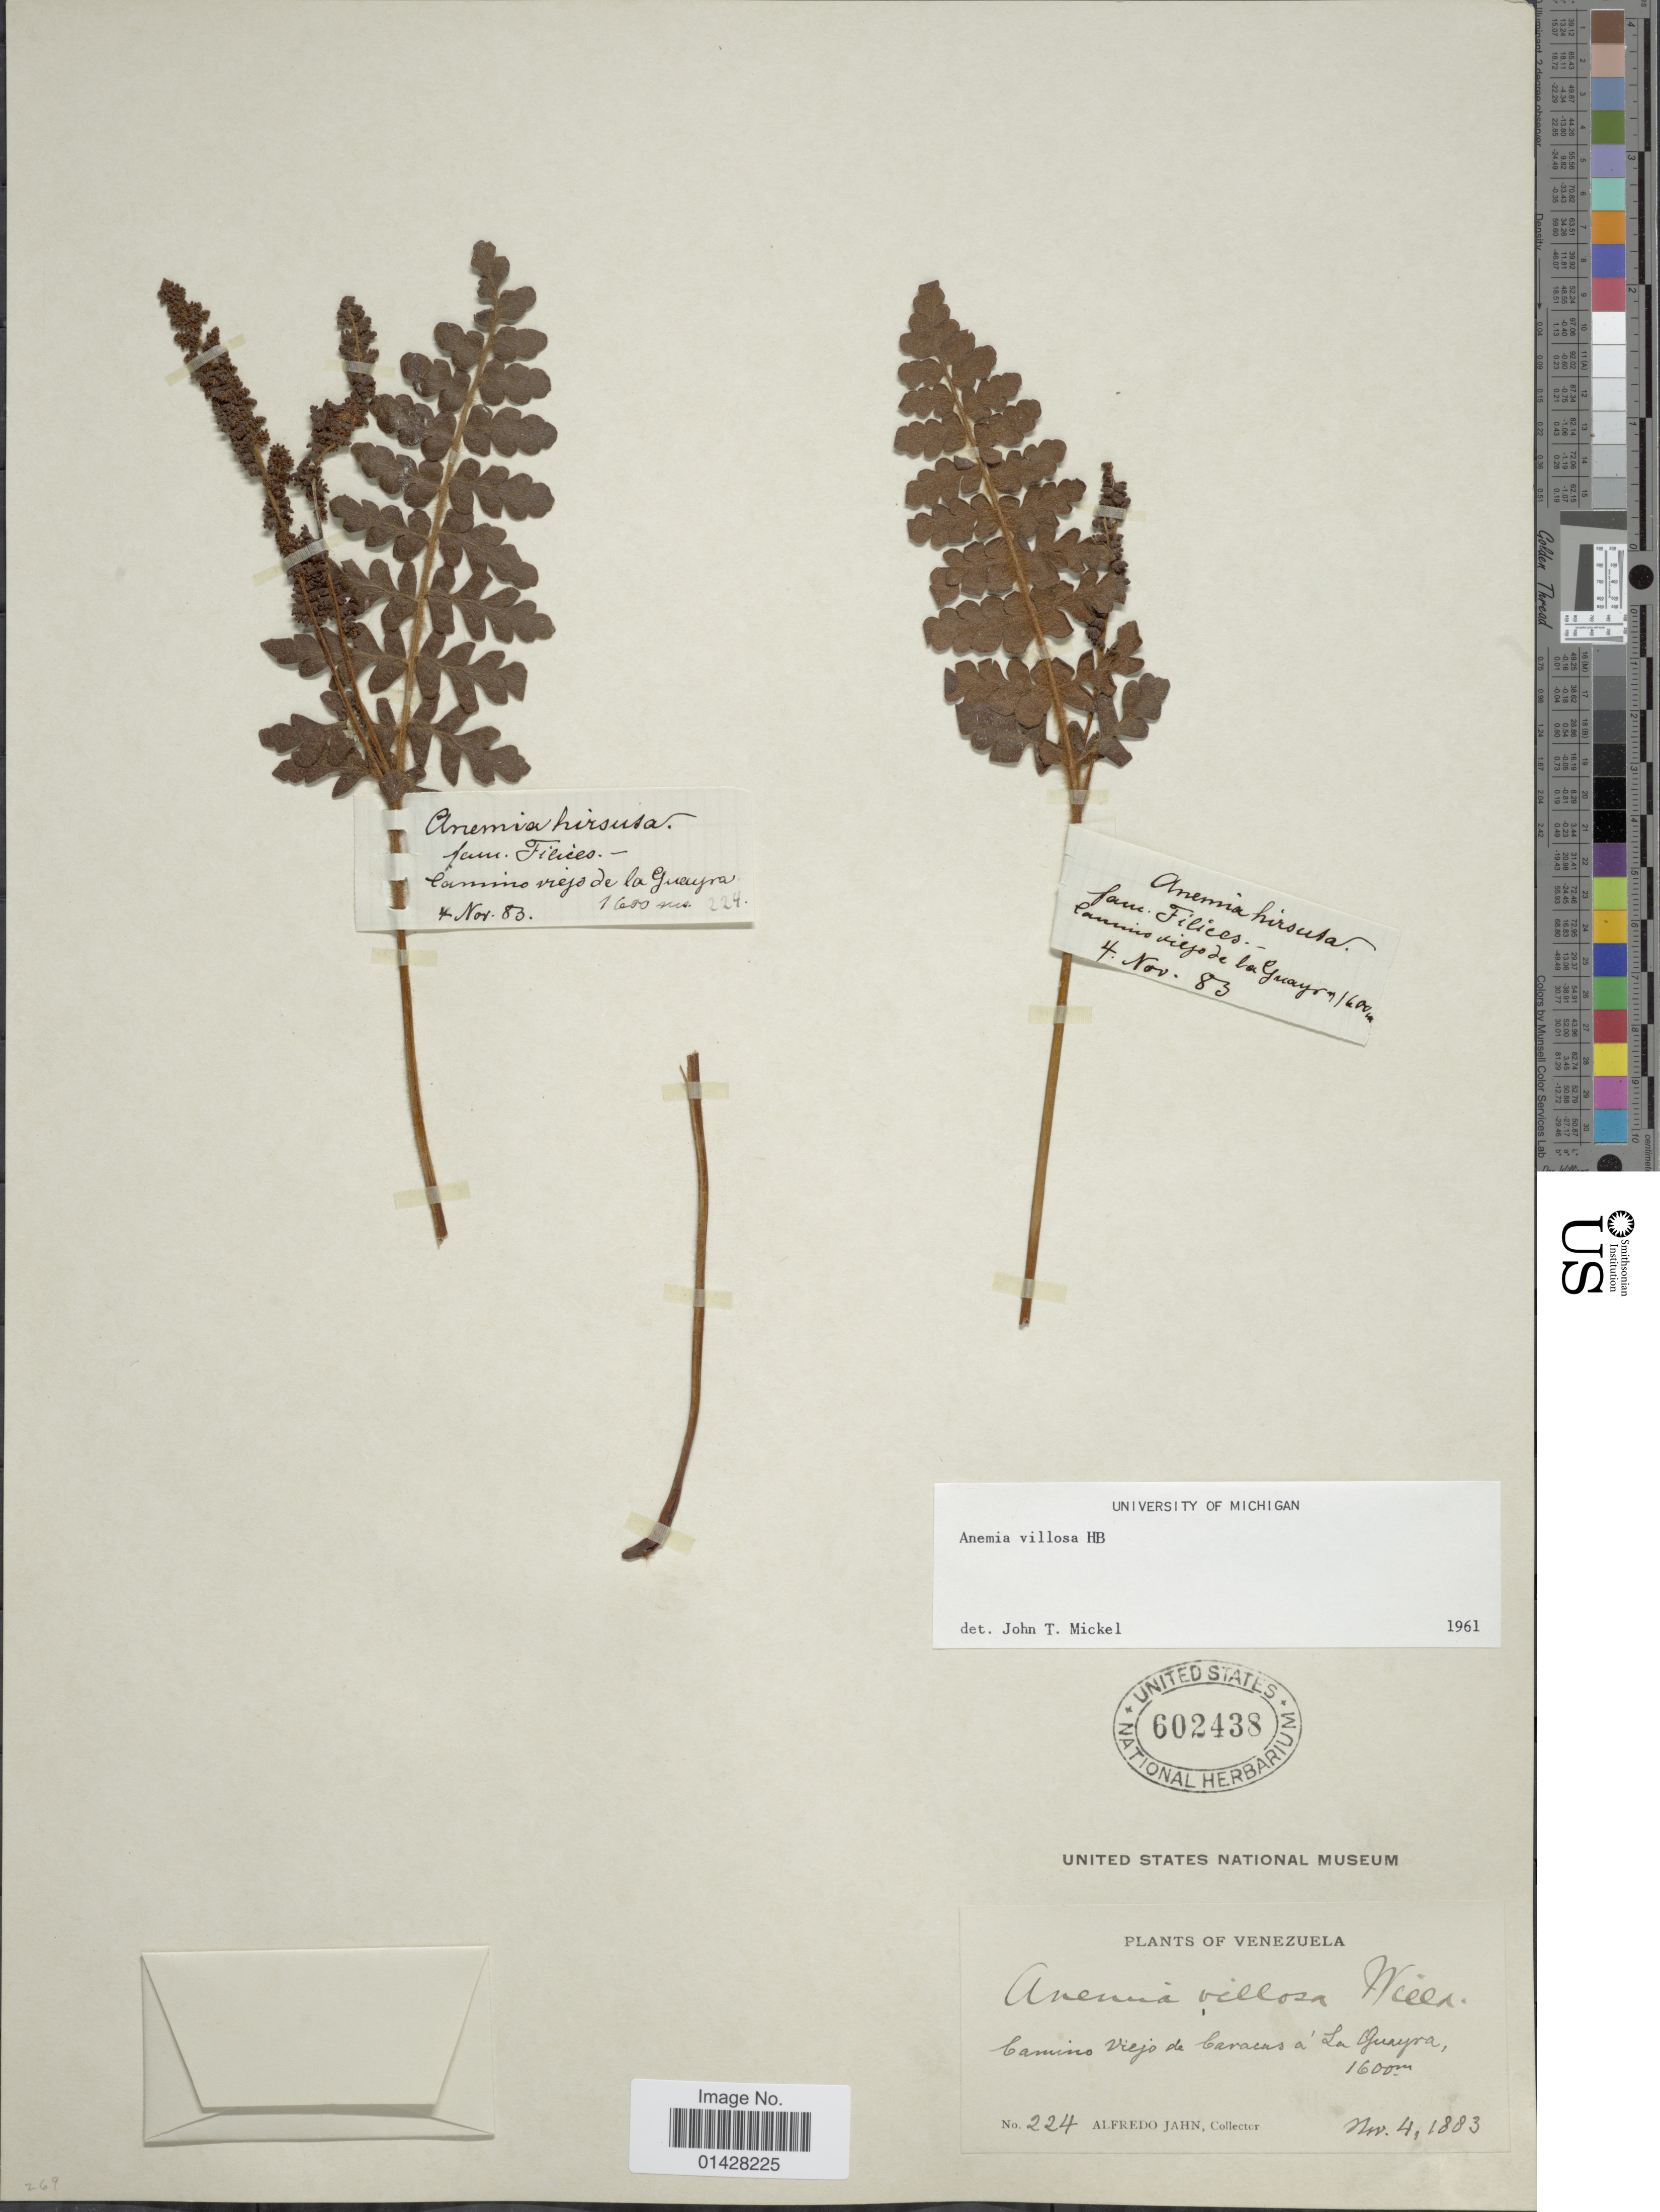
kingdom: Plantae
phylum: Tracheophyta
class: Polypodiopsida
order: Schizaeales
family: Anemiaceae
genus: Anemia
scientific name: Anemia villosa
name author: Humb. & Bonpl. ex Willd.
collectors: A. Jahn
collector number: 224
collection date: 1883-11-04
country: Venezuela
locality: Camino Viejo de Caracas á La Guayra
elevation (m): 1600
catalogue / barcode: US 602438